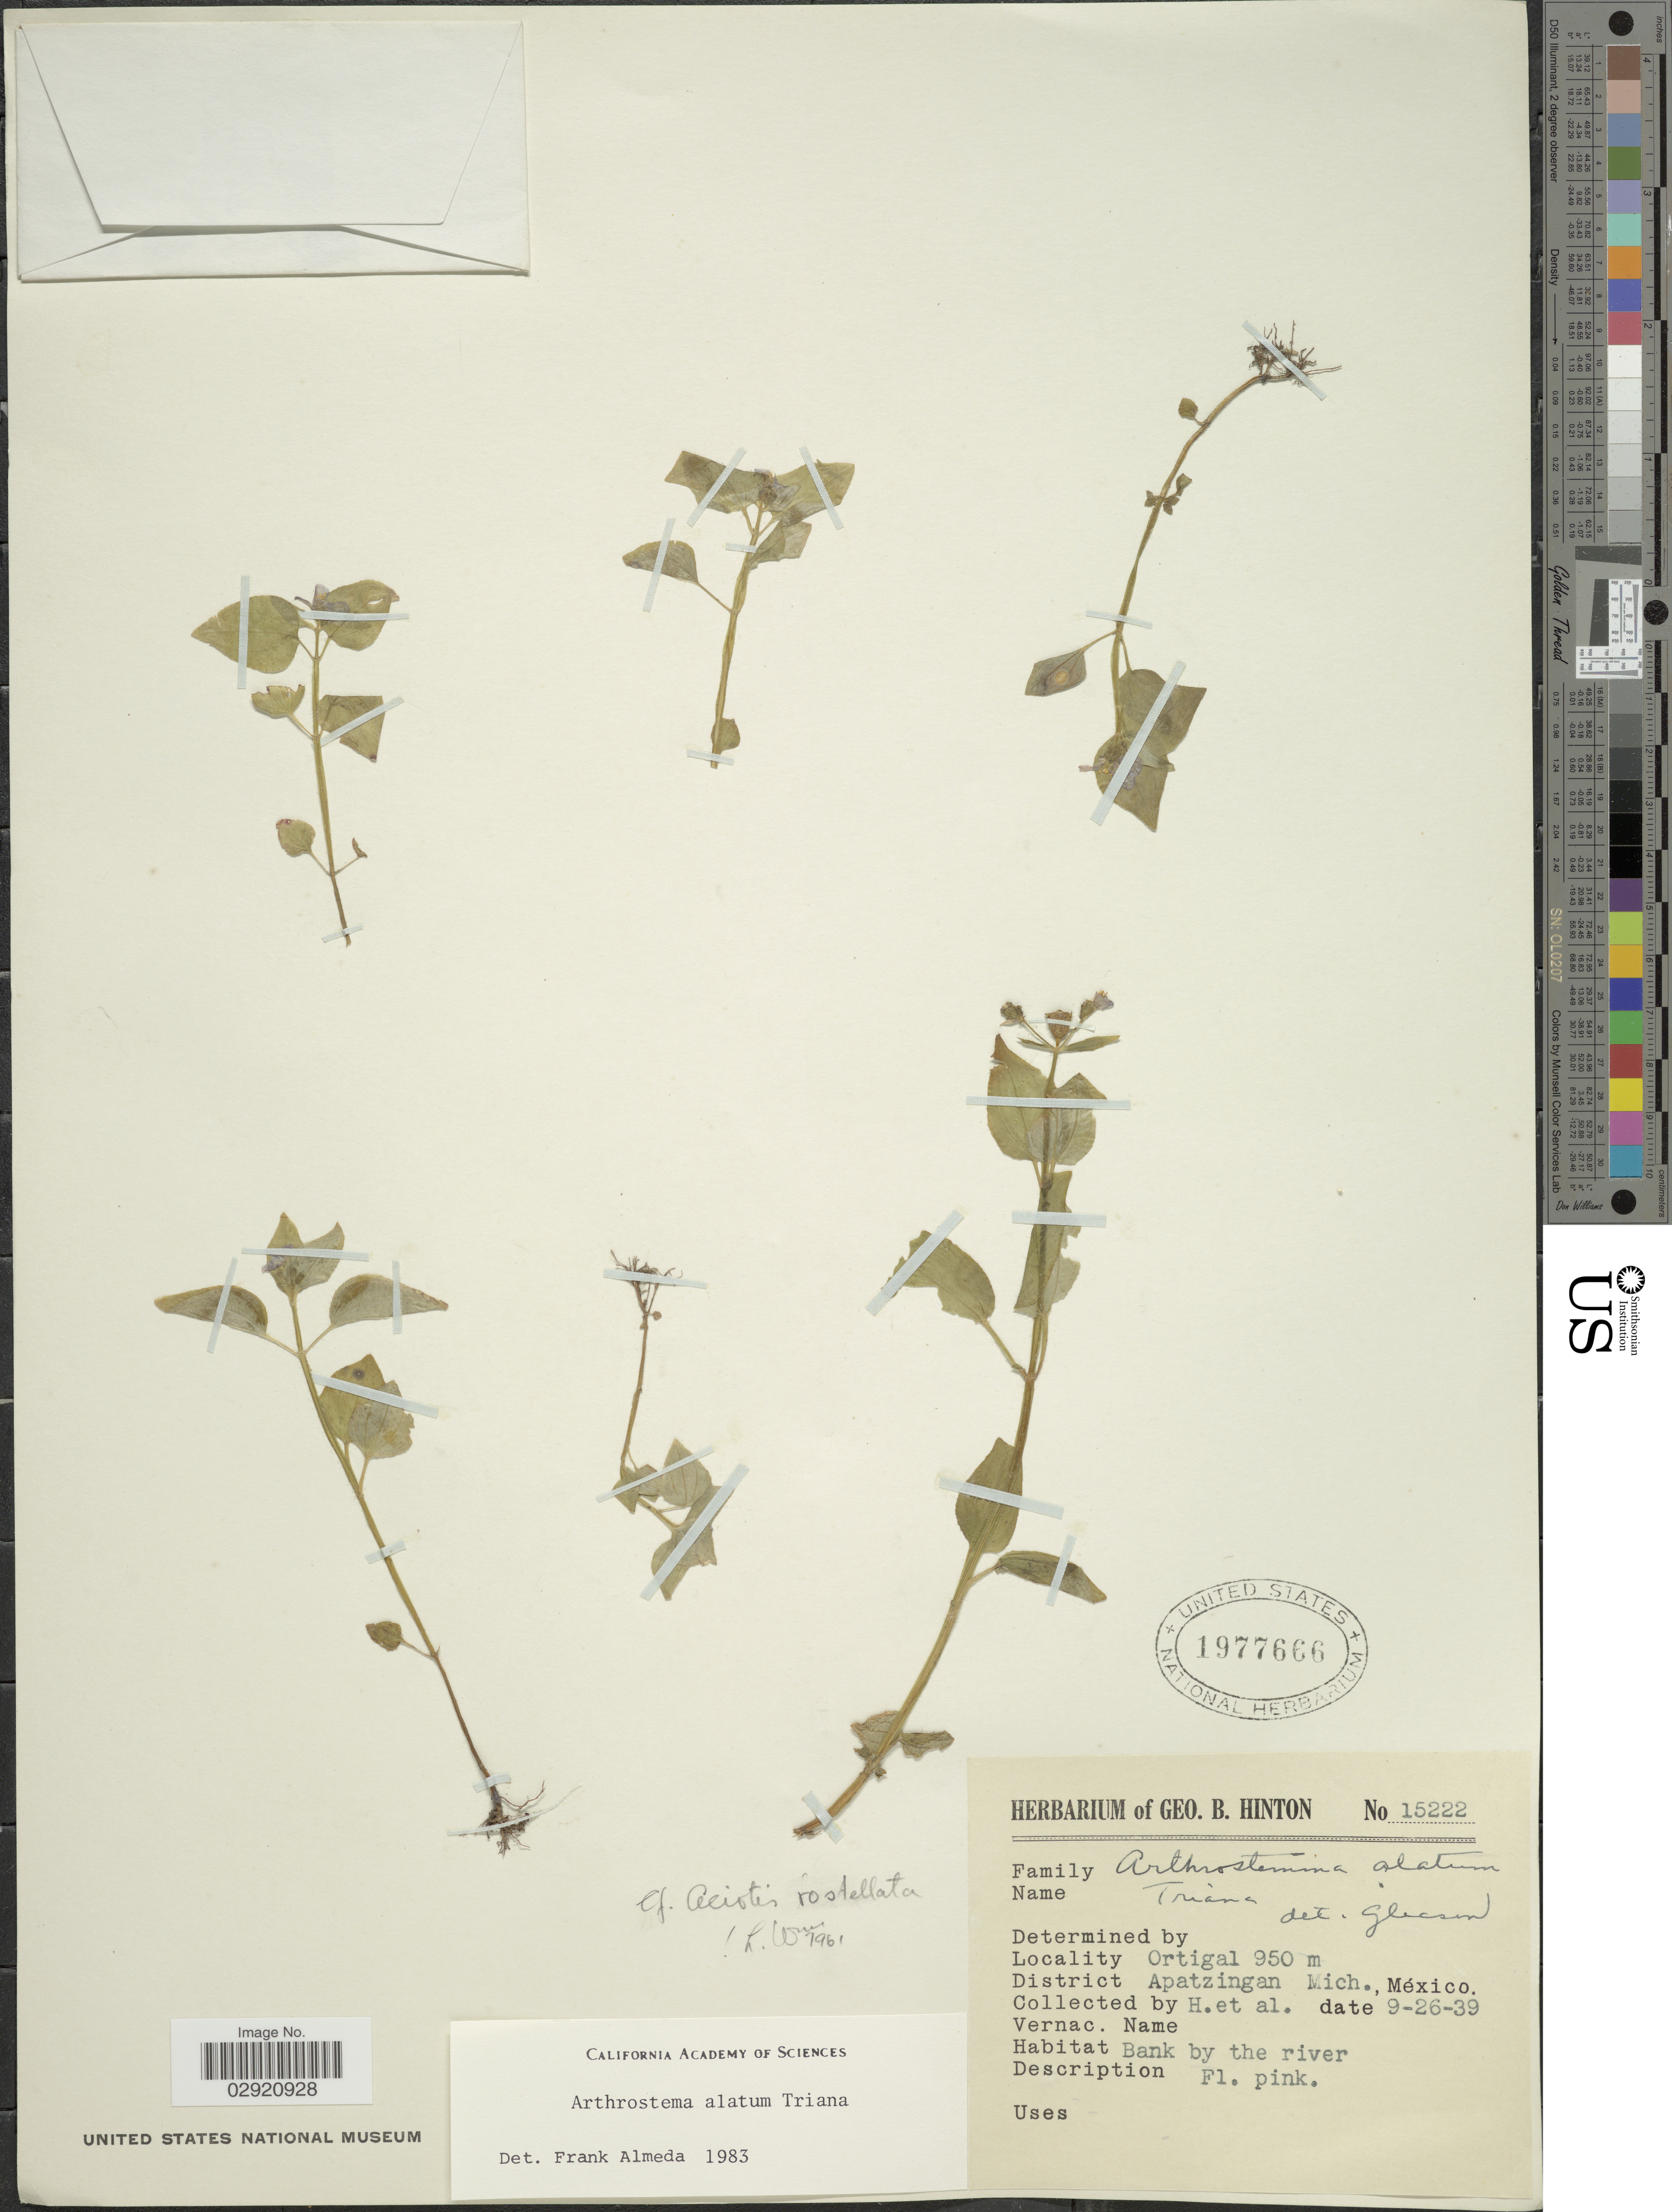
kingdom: Plantae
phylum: Tracheophyta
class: Magnoliopsida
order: Myrtales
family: Melastomataceae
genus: Arthrostemma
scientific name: Arthrostemma alatum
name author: Triana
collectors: G. B. Hinton & et al.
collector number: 15222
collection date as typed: Transcribed d/m/y: 26/9/39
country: Mexico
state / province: Michoacán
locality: Ortigal. District Apatzingan, Mich.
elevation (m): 950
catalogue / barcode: US 1977666